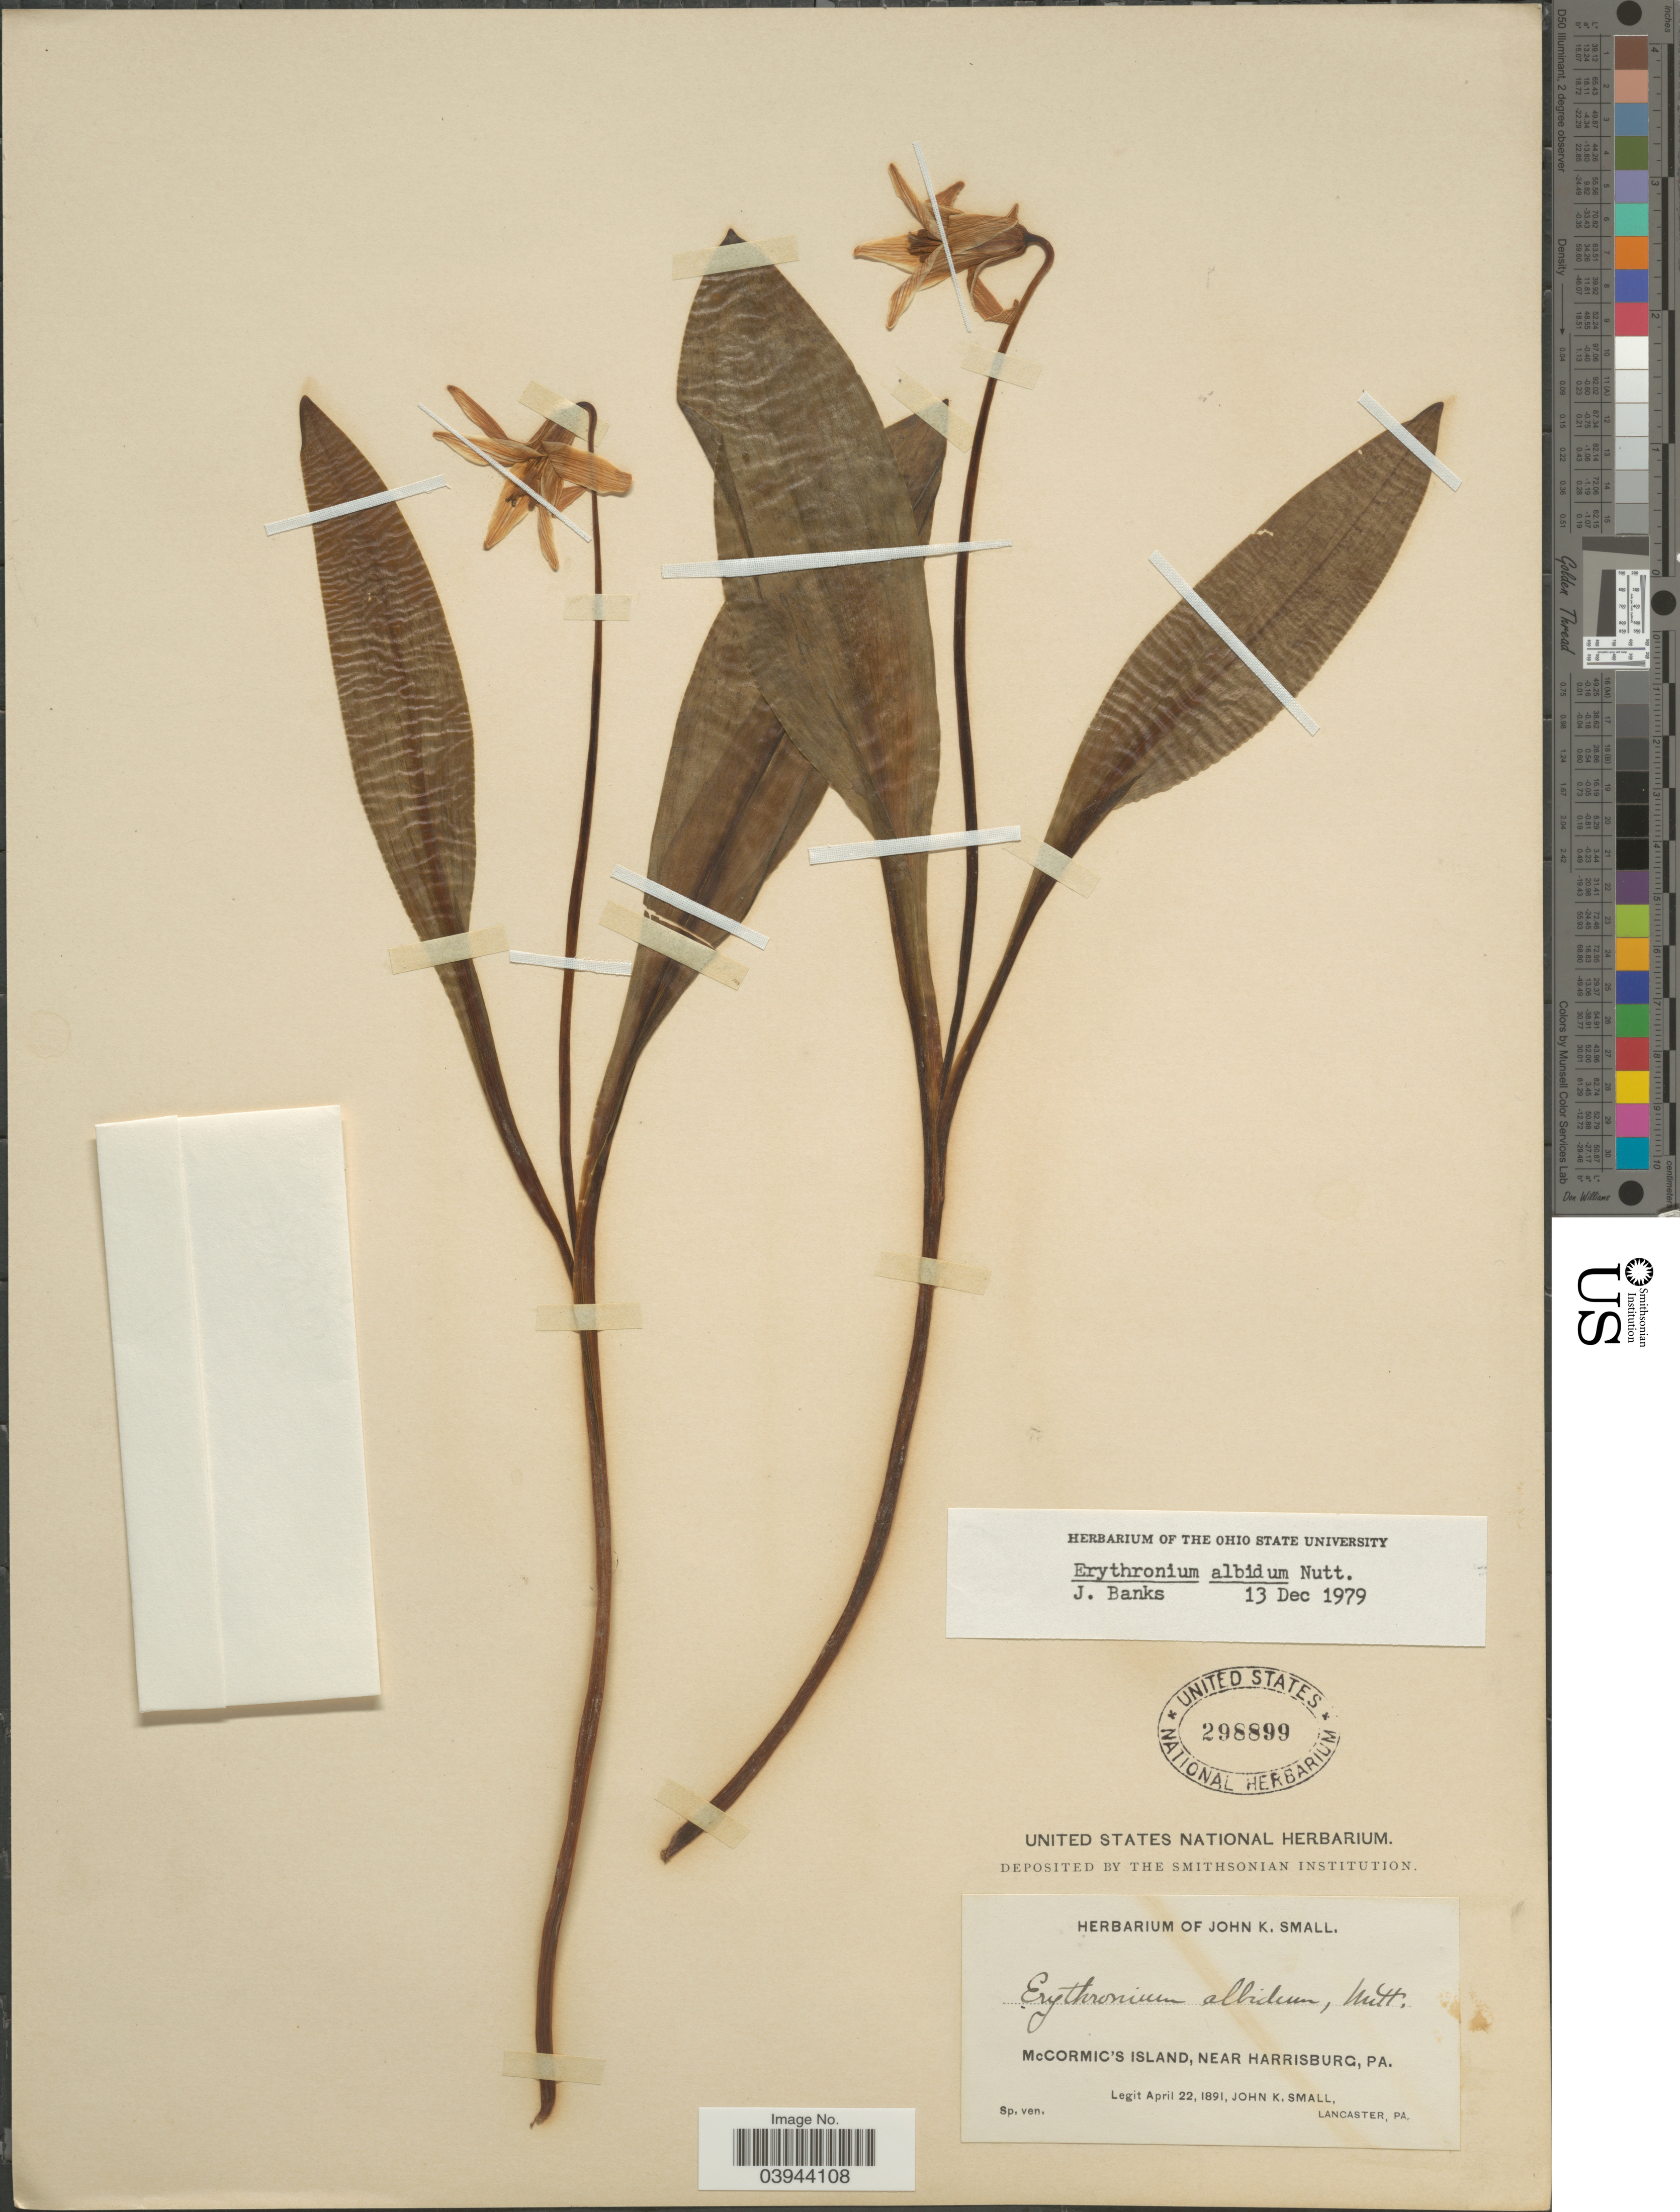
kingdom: Plantae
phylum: Tracheophyta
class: Liliopsida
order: Liliales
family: Liliaceae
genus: Erythronium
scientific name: Erythronium albidum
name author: Nutt.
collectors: J. K. Small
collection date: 1891-04-22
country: United States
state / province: Pennsylvania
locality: McCormic's Island, near Harrisburg.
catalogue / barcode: US 298899